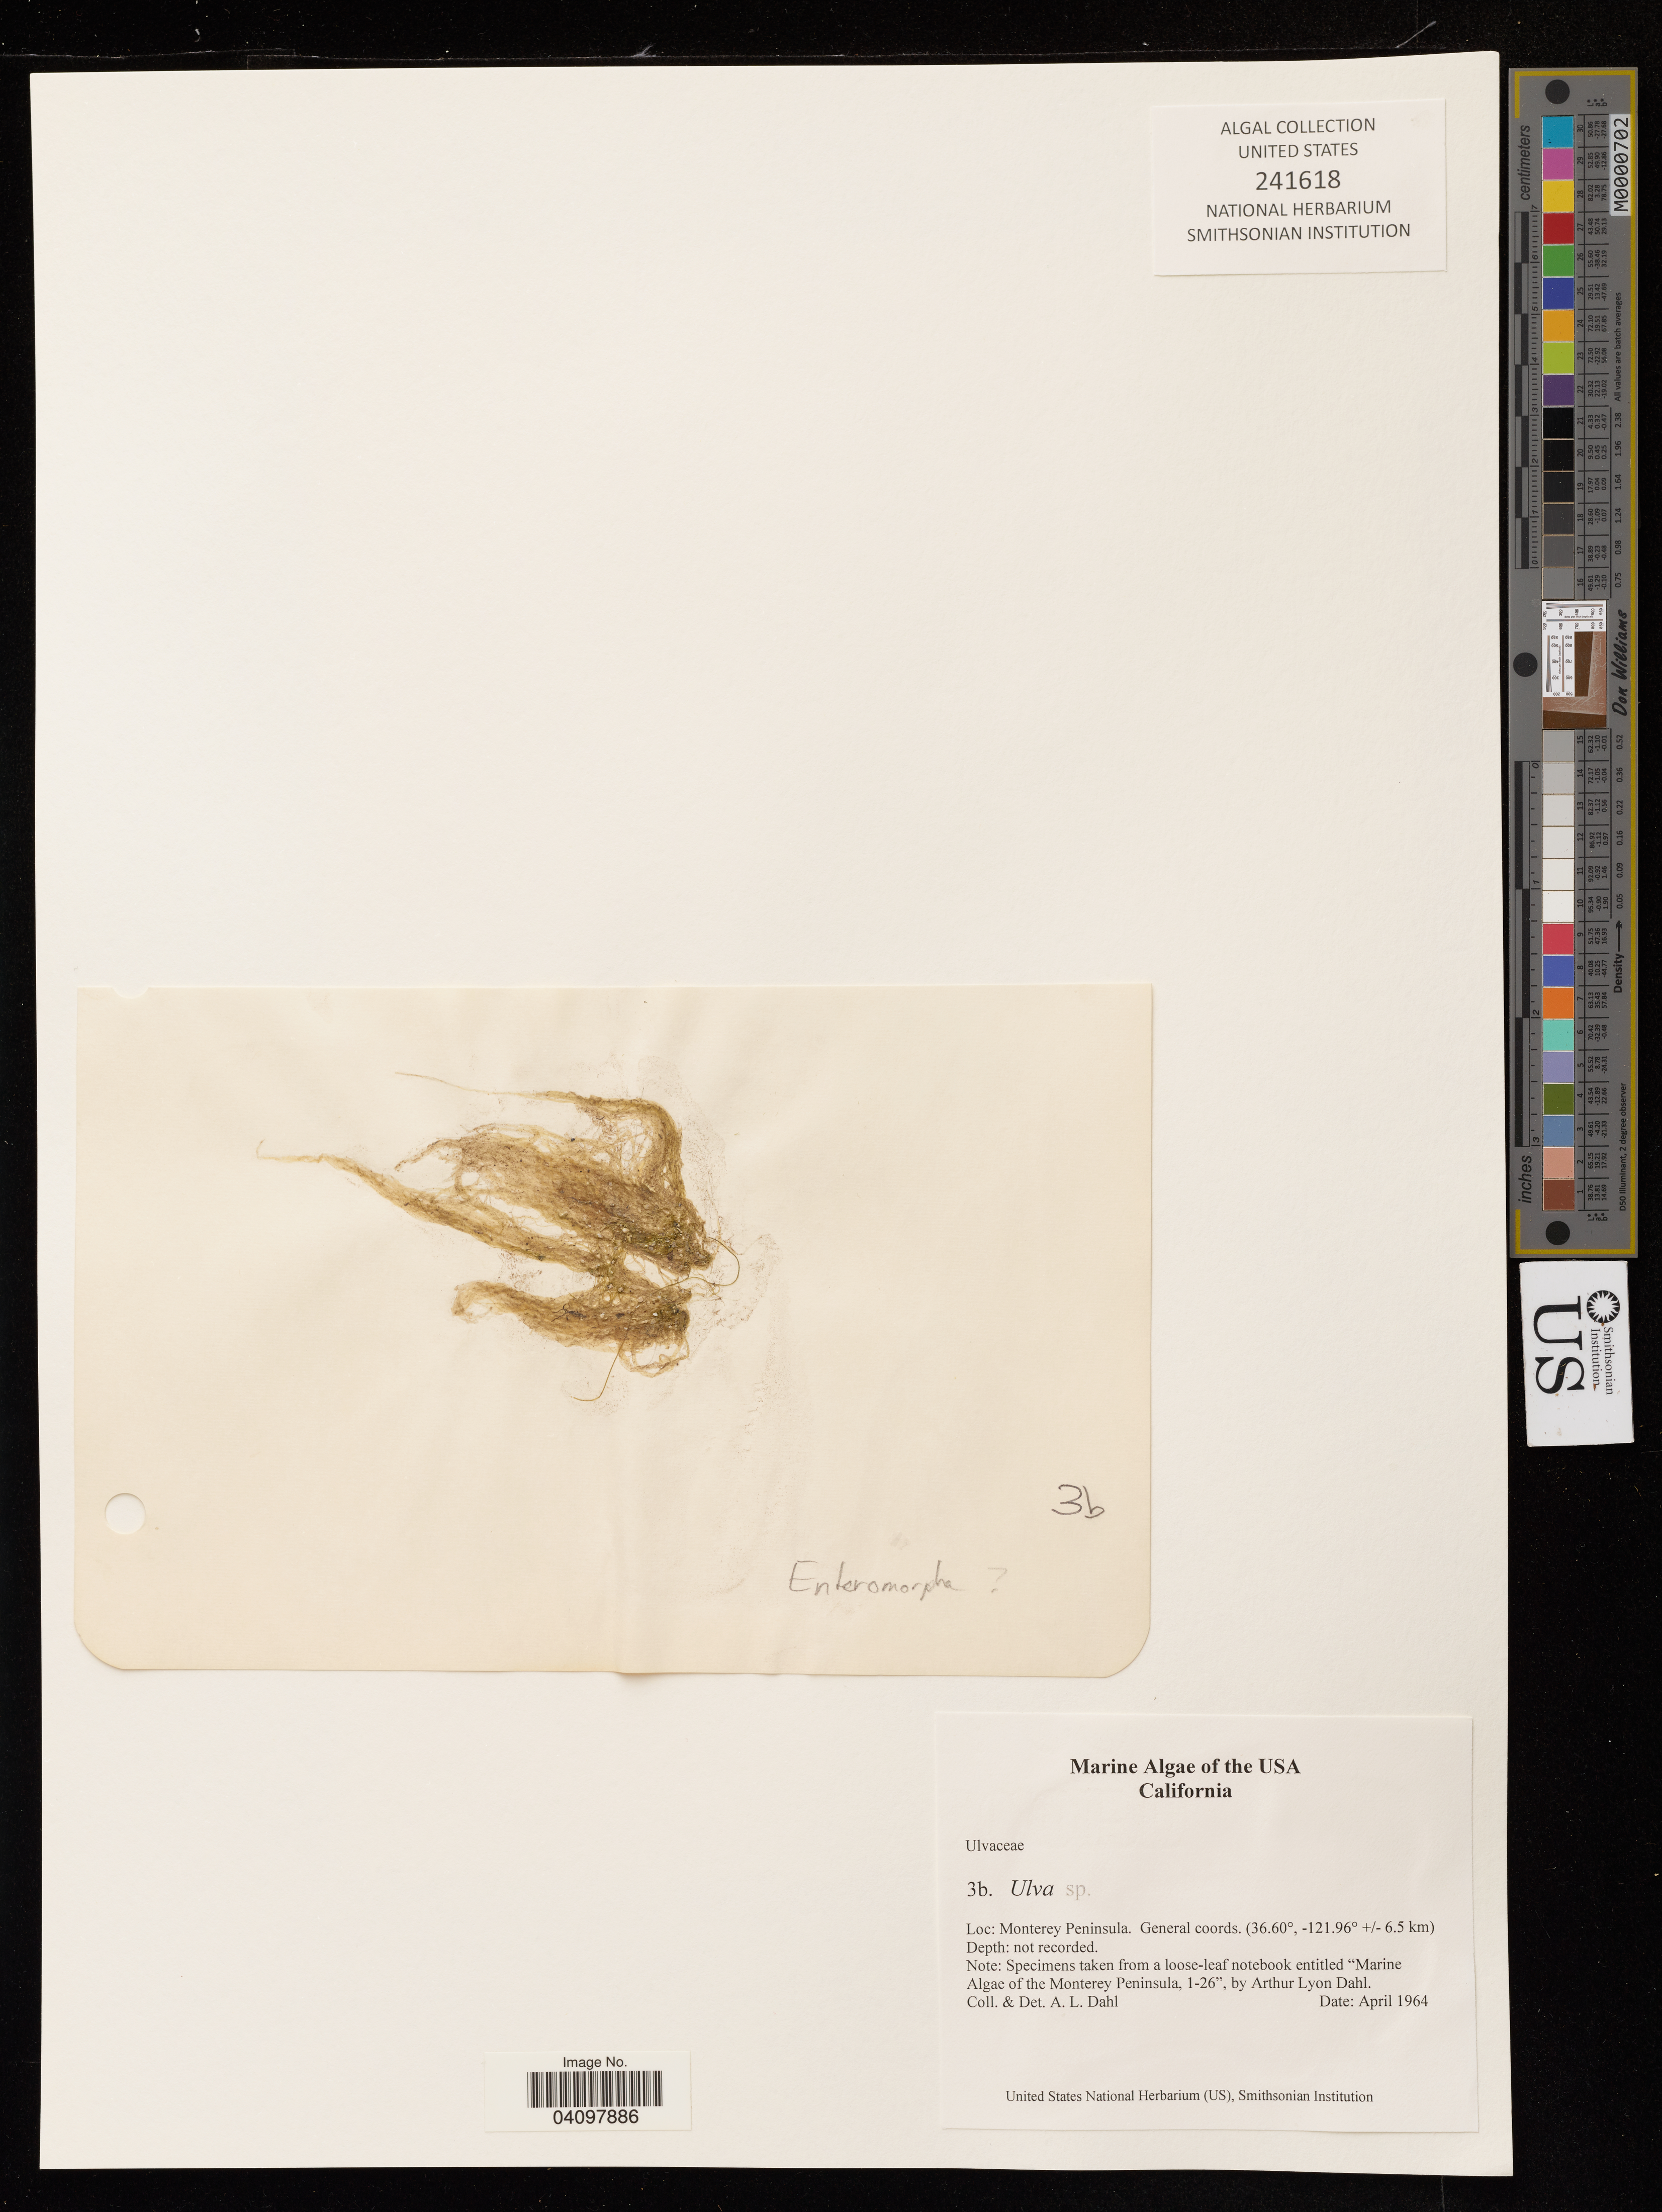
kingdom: Plantae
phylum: Chlorophyta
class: Ulvophyceae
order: Ulvales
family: Ulvaceae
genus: Ulva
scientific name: Ulva sp.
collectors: A. Dahl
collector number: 3b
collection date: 1964-04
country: United States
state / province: California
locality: Monterey Peninsula. +/- 6.5 km.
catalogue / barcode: US 241618